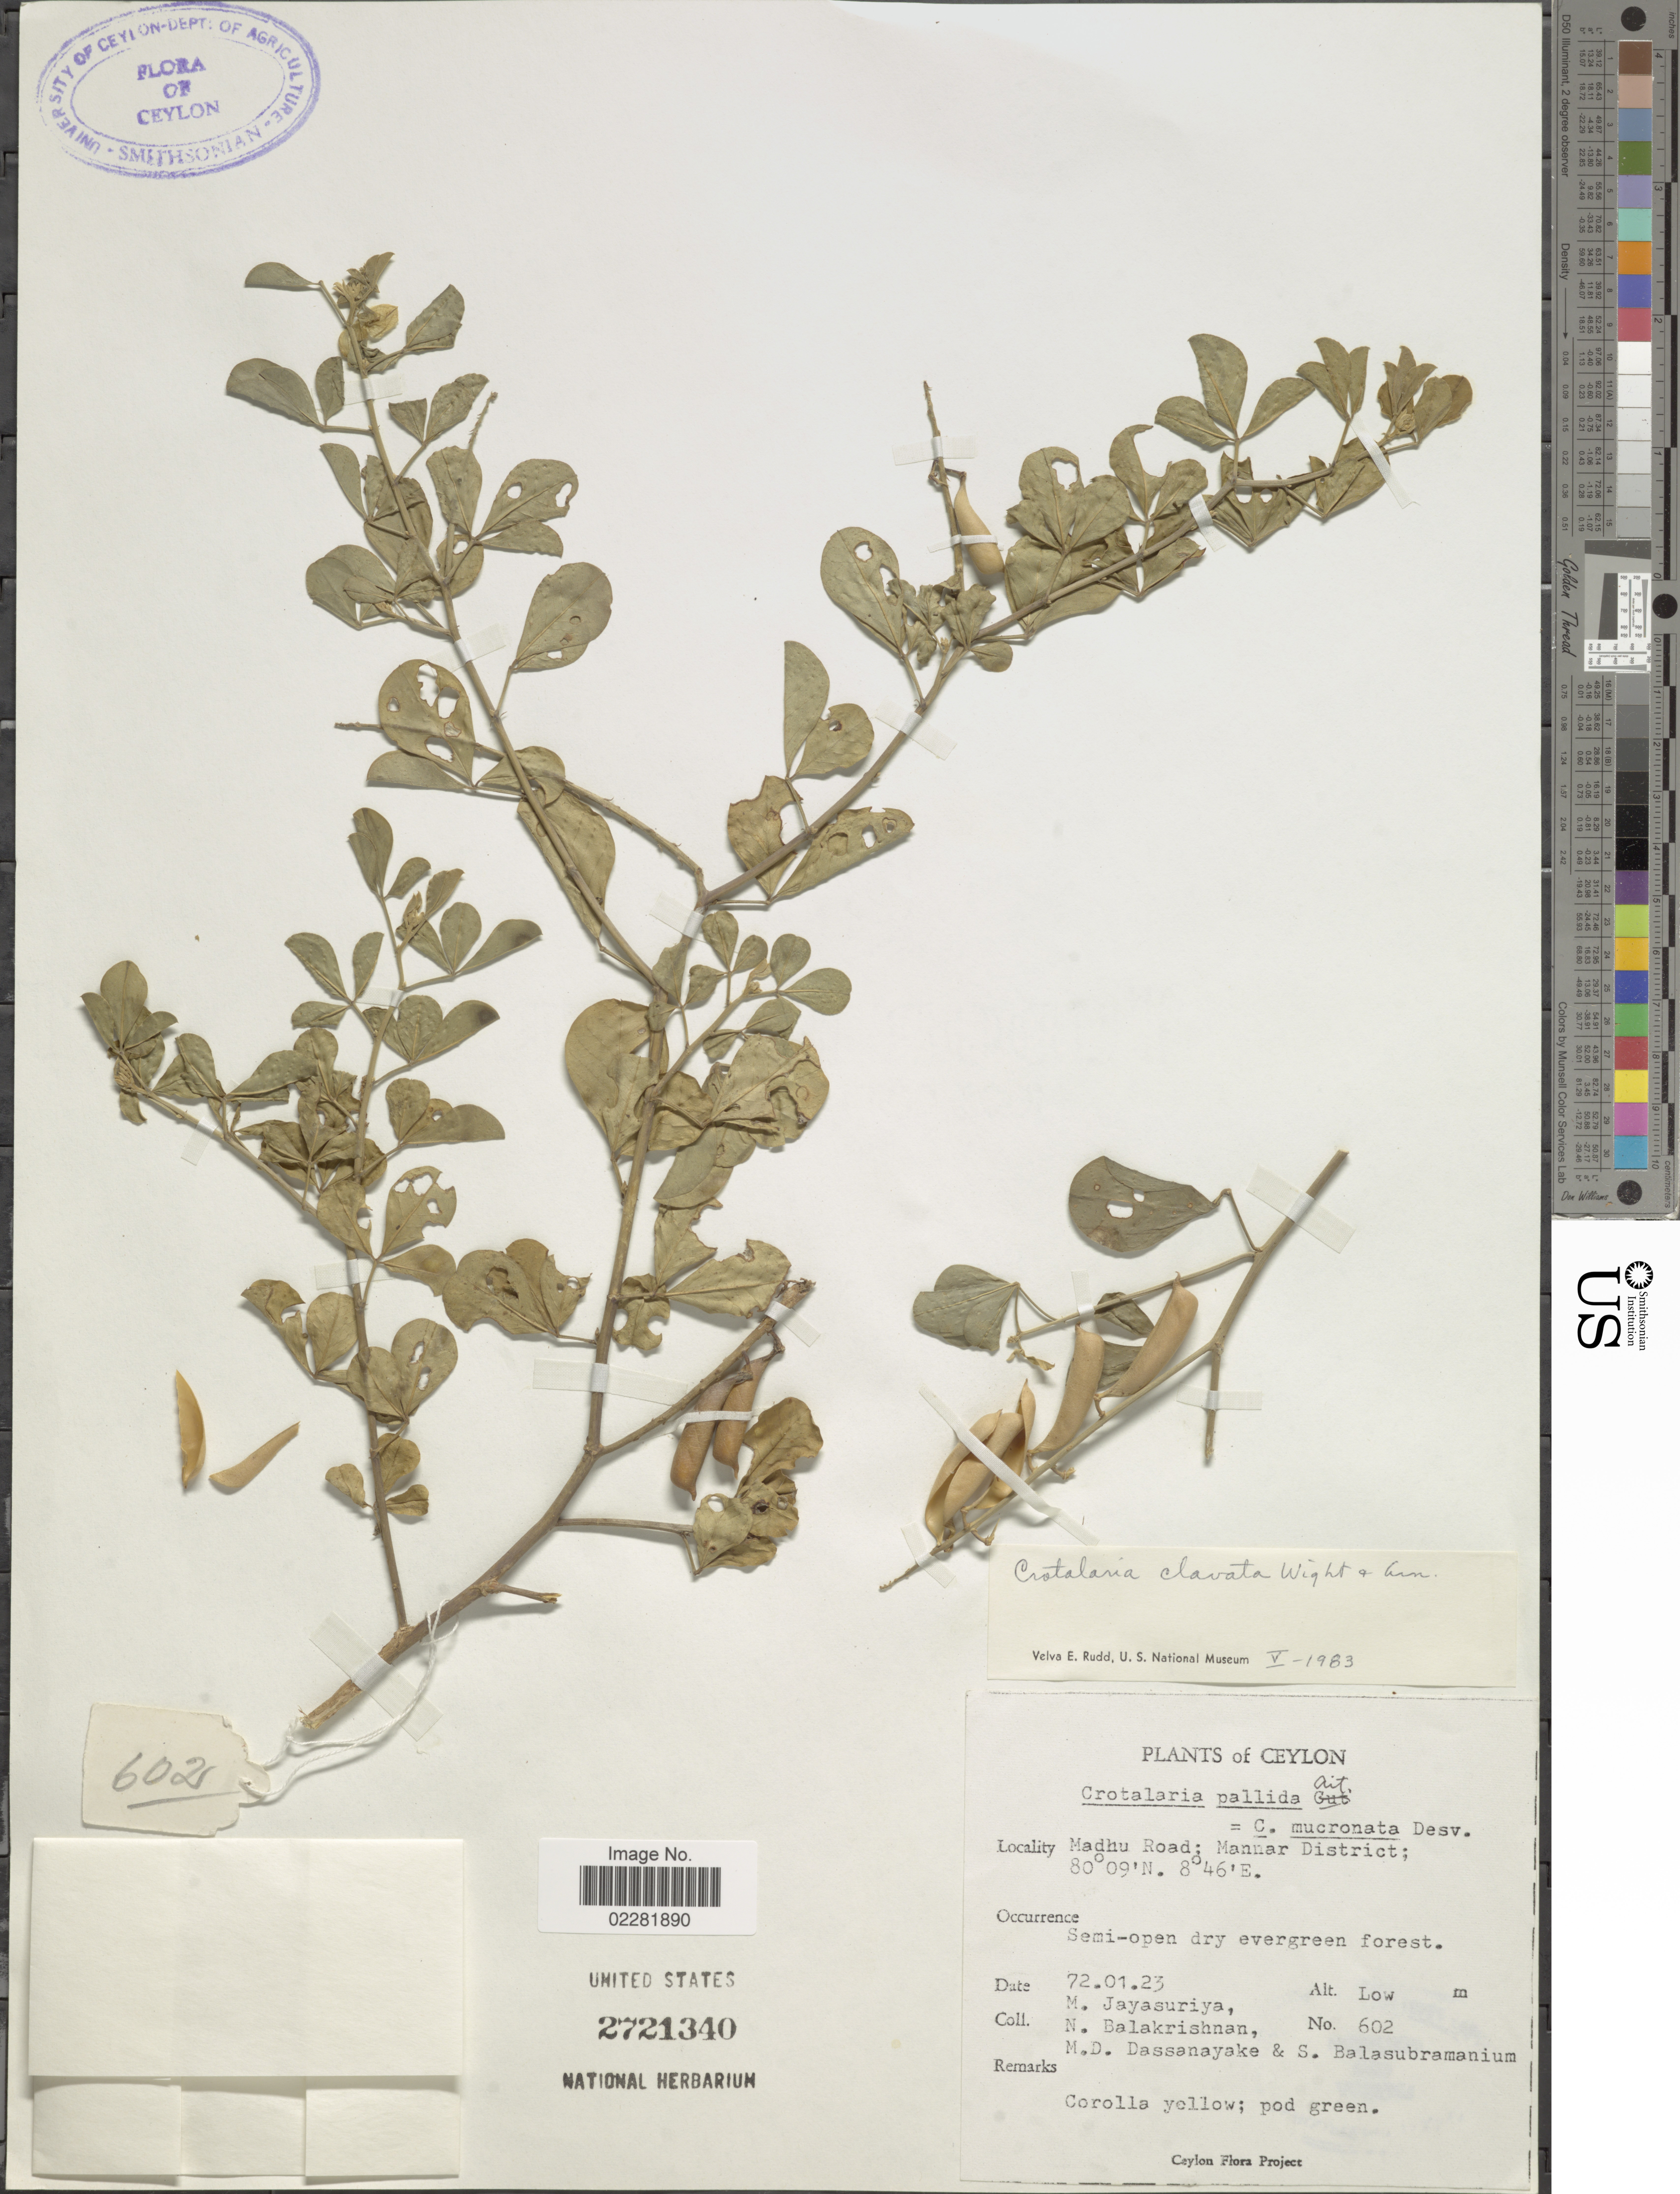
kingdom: Plantae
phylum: Tracheophyta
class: Magnoliopsida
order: Fabales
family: Fabaceae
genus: Crotalaria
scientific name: Crotalaria clavata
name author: Wight & Arn.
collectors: M. Jayasuriya, N. Balakrishnan, M. D. Dassanayake & S. Balasubramanium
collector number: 602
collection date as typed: Transcribed d/m/y: 23/1/72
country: Sri Lanka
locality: Ceylon, Madhu Road: Mannar District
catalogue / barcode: US 2721340